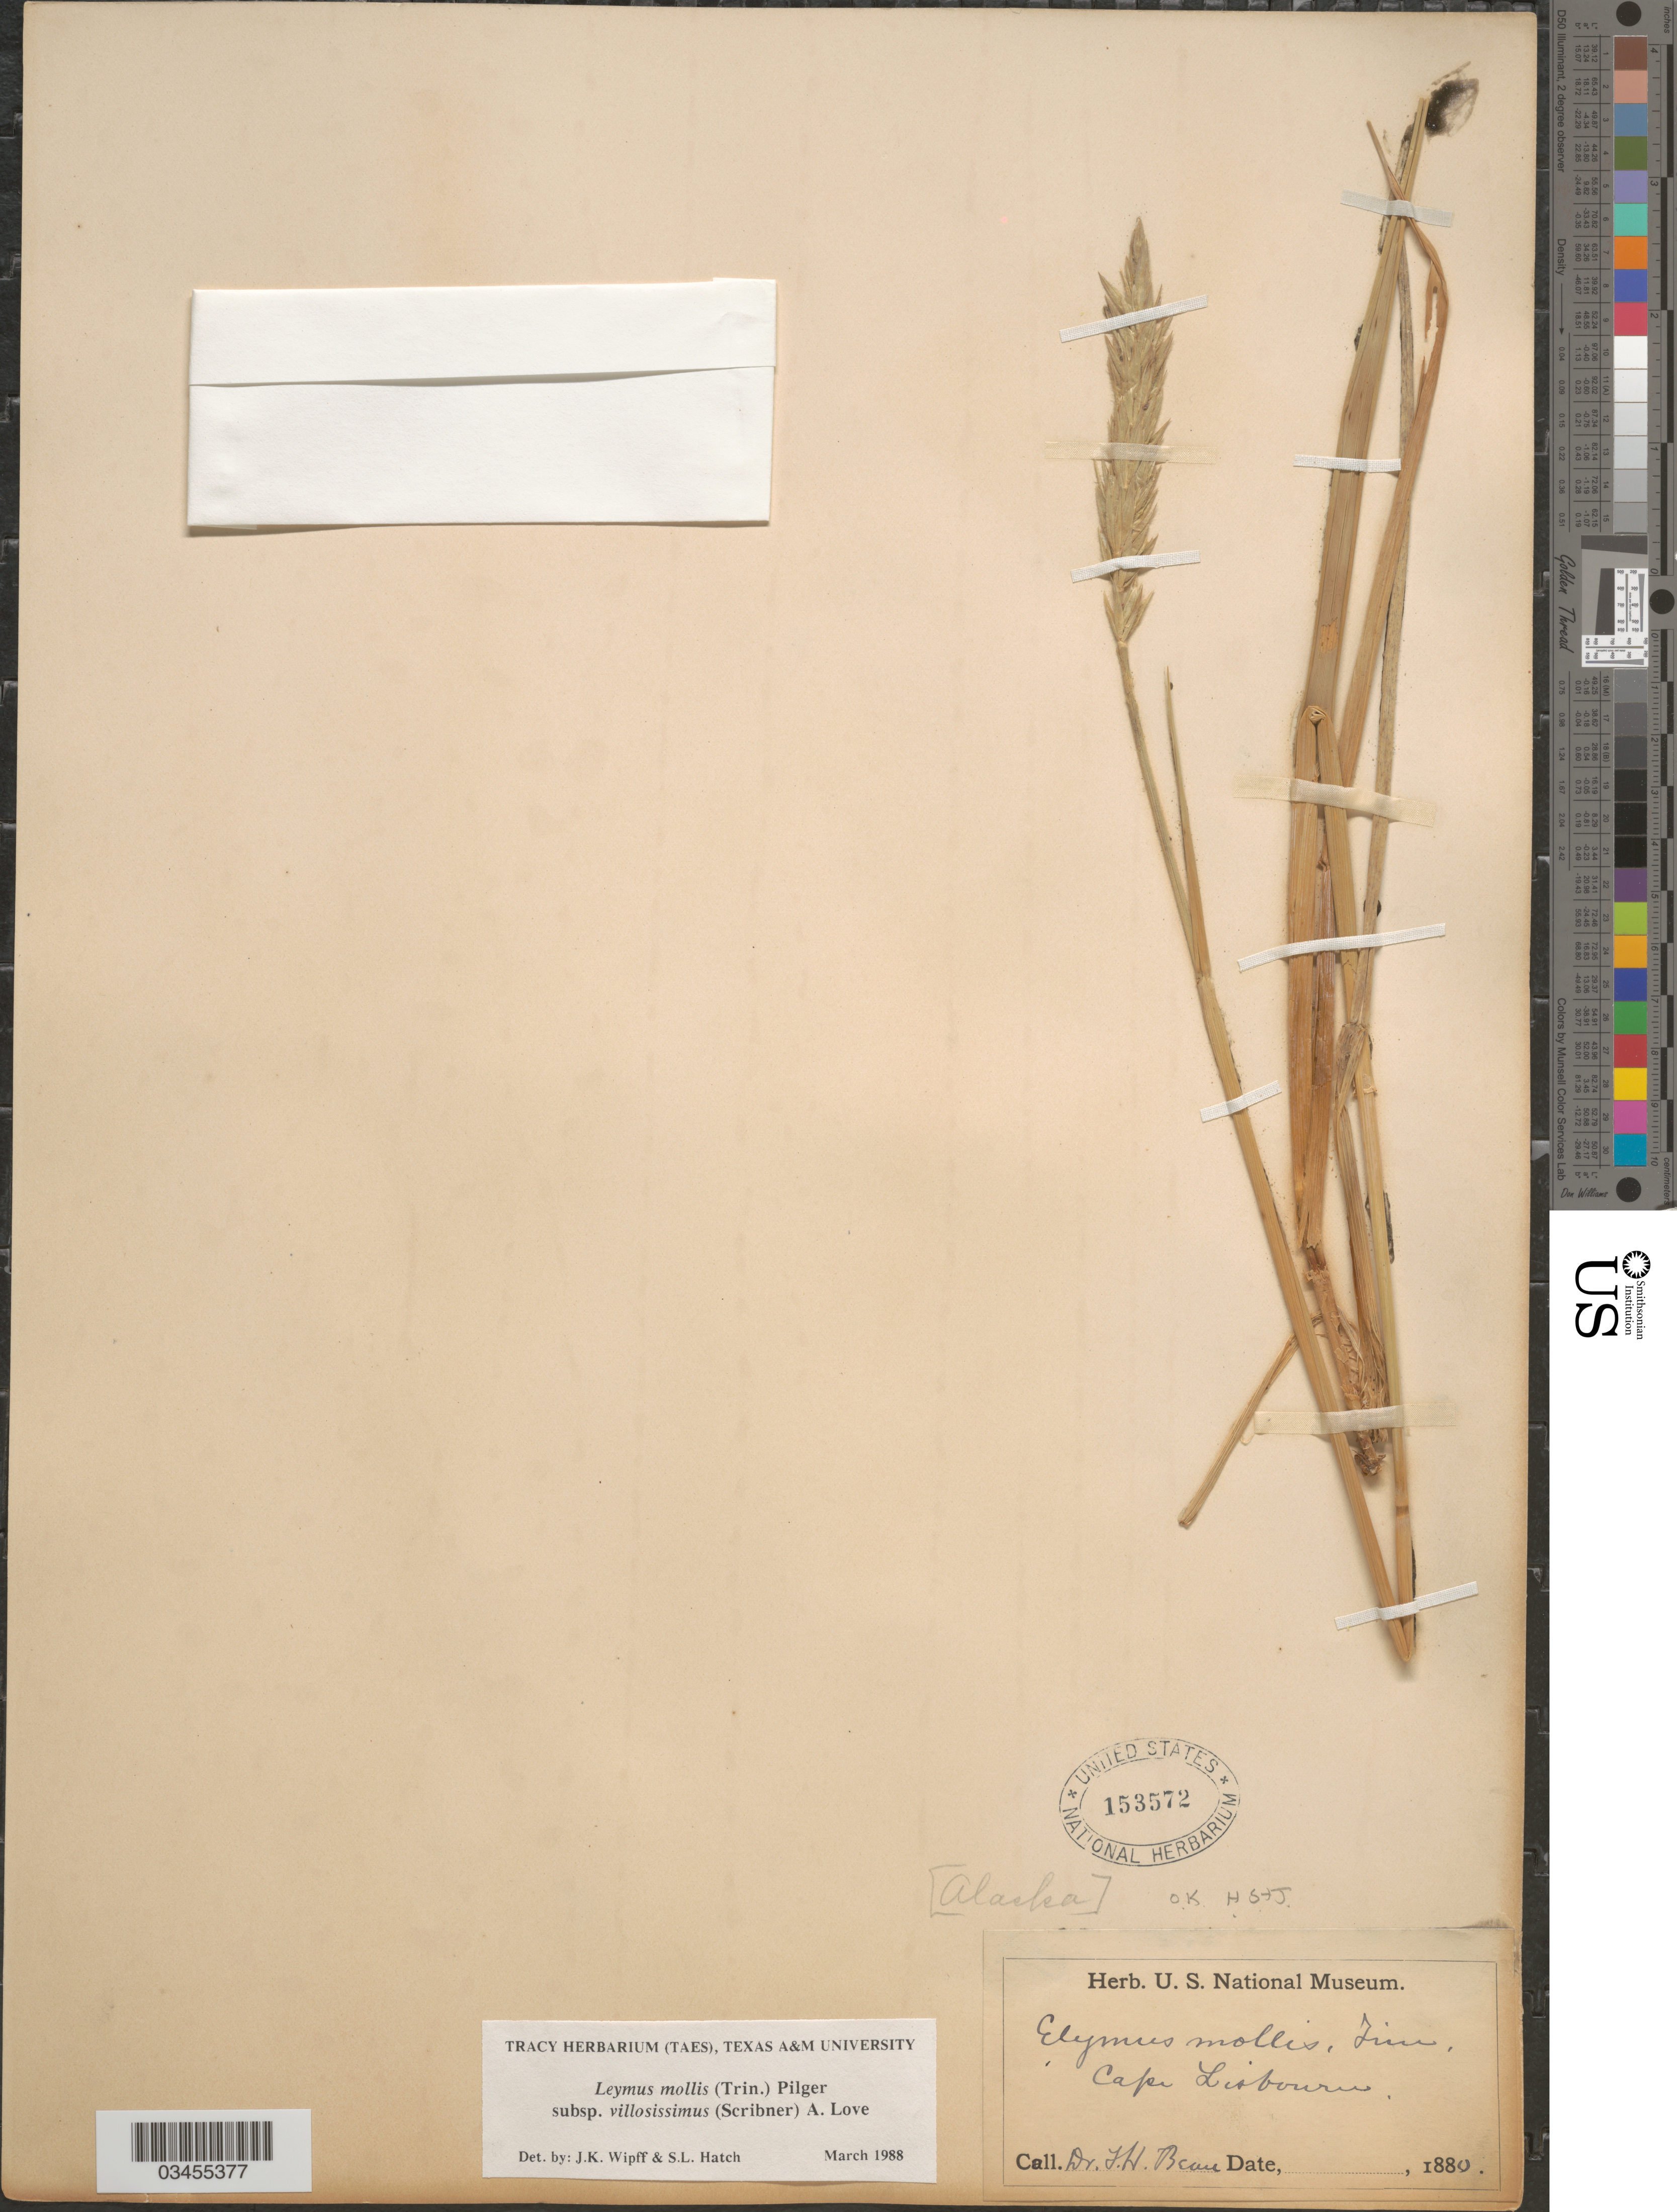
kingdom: Plantae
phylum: Tracheophyta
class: Liliopsida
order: Poales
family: Poaceae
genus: Leymus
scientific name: Leymus mollis subsp. villosissimus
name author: (Scribn.) Á. Löve & D. Löve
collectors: T. Beau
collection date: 1880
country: United States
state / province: Alaska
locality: Cape Lisbourn.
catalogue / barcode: US 153572